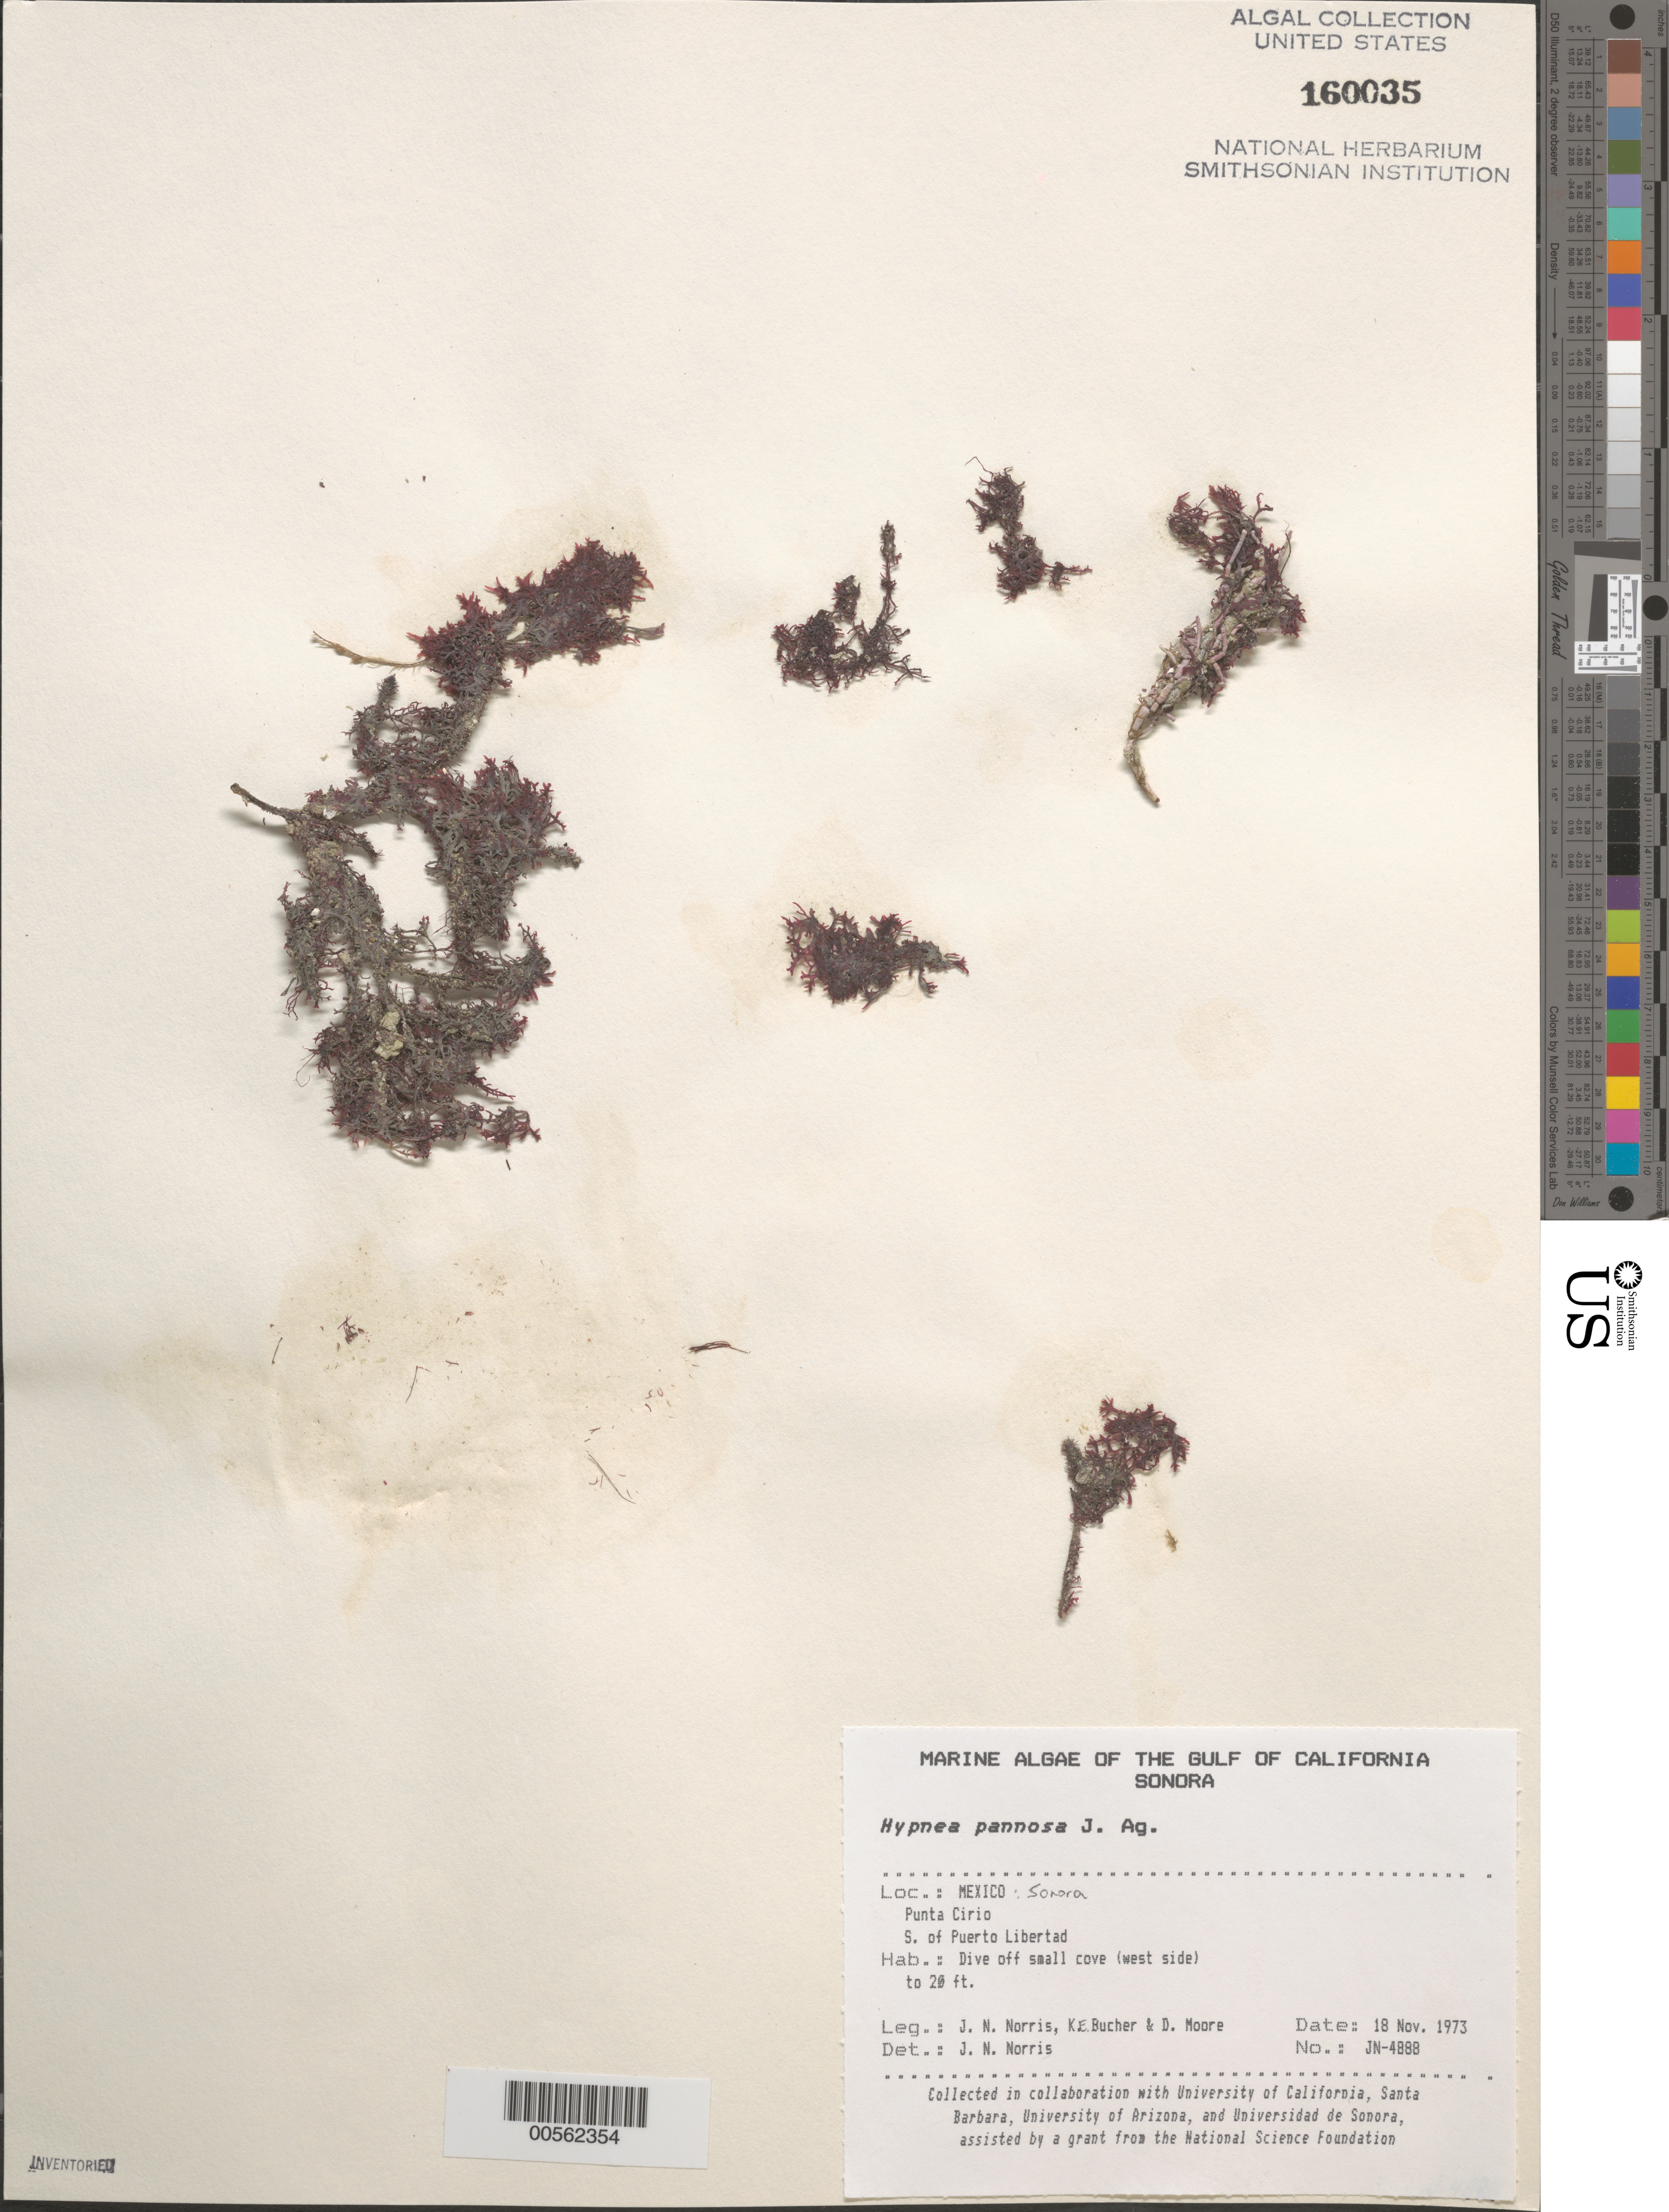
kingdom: Plantae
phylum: Rhodophyta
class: Florideophyceae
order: Gigartinales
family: Cystocloniaceae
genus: Hypnea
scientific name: Hypnea pannosa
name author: J. Agardh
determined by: Norris, James N.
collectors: J. N. Norris, K. E. Bucher & D. Moore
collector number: JN-4888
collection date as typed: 18 Nov 1973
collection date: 1973-11-18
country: Mexico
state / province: Sonora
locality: Punta Cirio south of Puerto Libertad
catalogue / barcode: US 160035